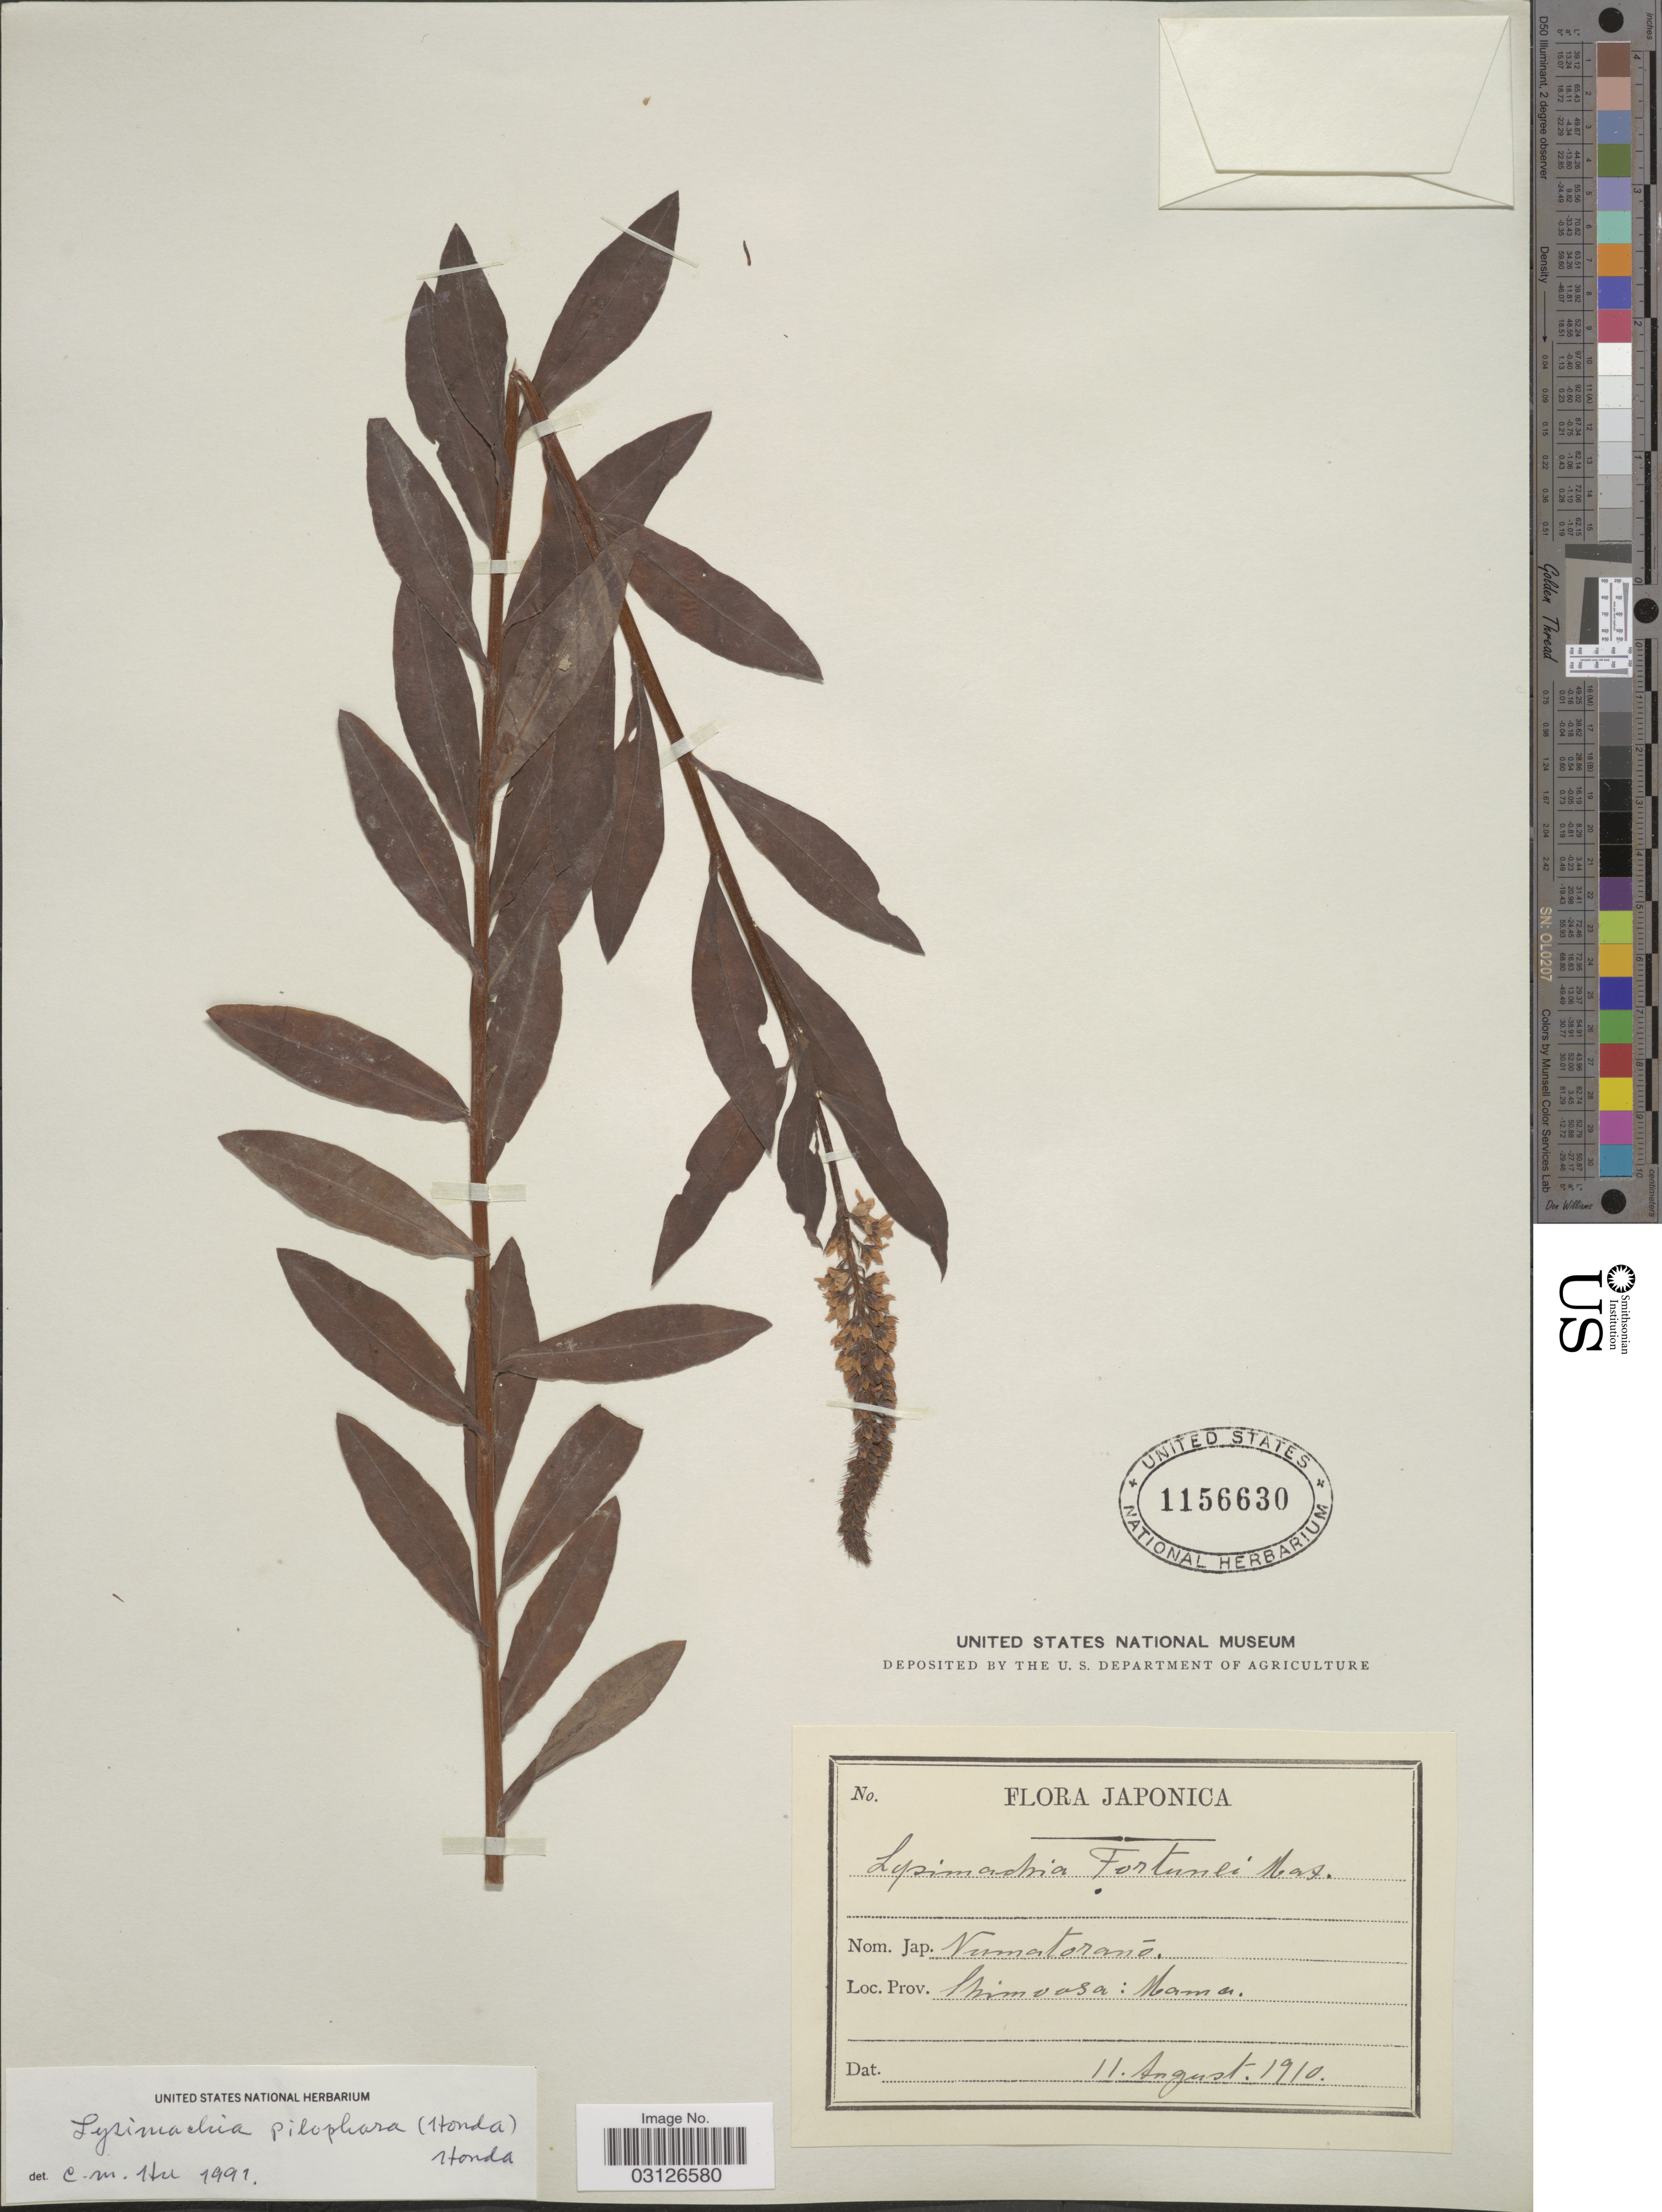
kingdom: Plantae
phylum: Tracheophyta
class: Magnoliopsida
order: Ericales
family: Primulaceae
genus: Lysimachia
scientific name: Lysimachia pilophora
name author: (Honda) Honda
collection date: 1910-08-11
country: Japan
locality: Shimoasa: Nama.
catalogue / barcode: US 1156630